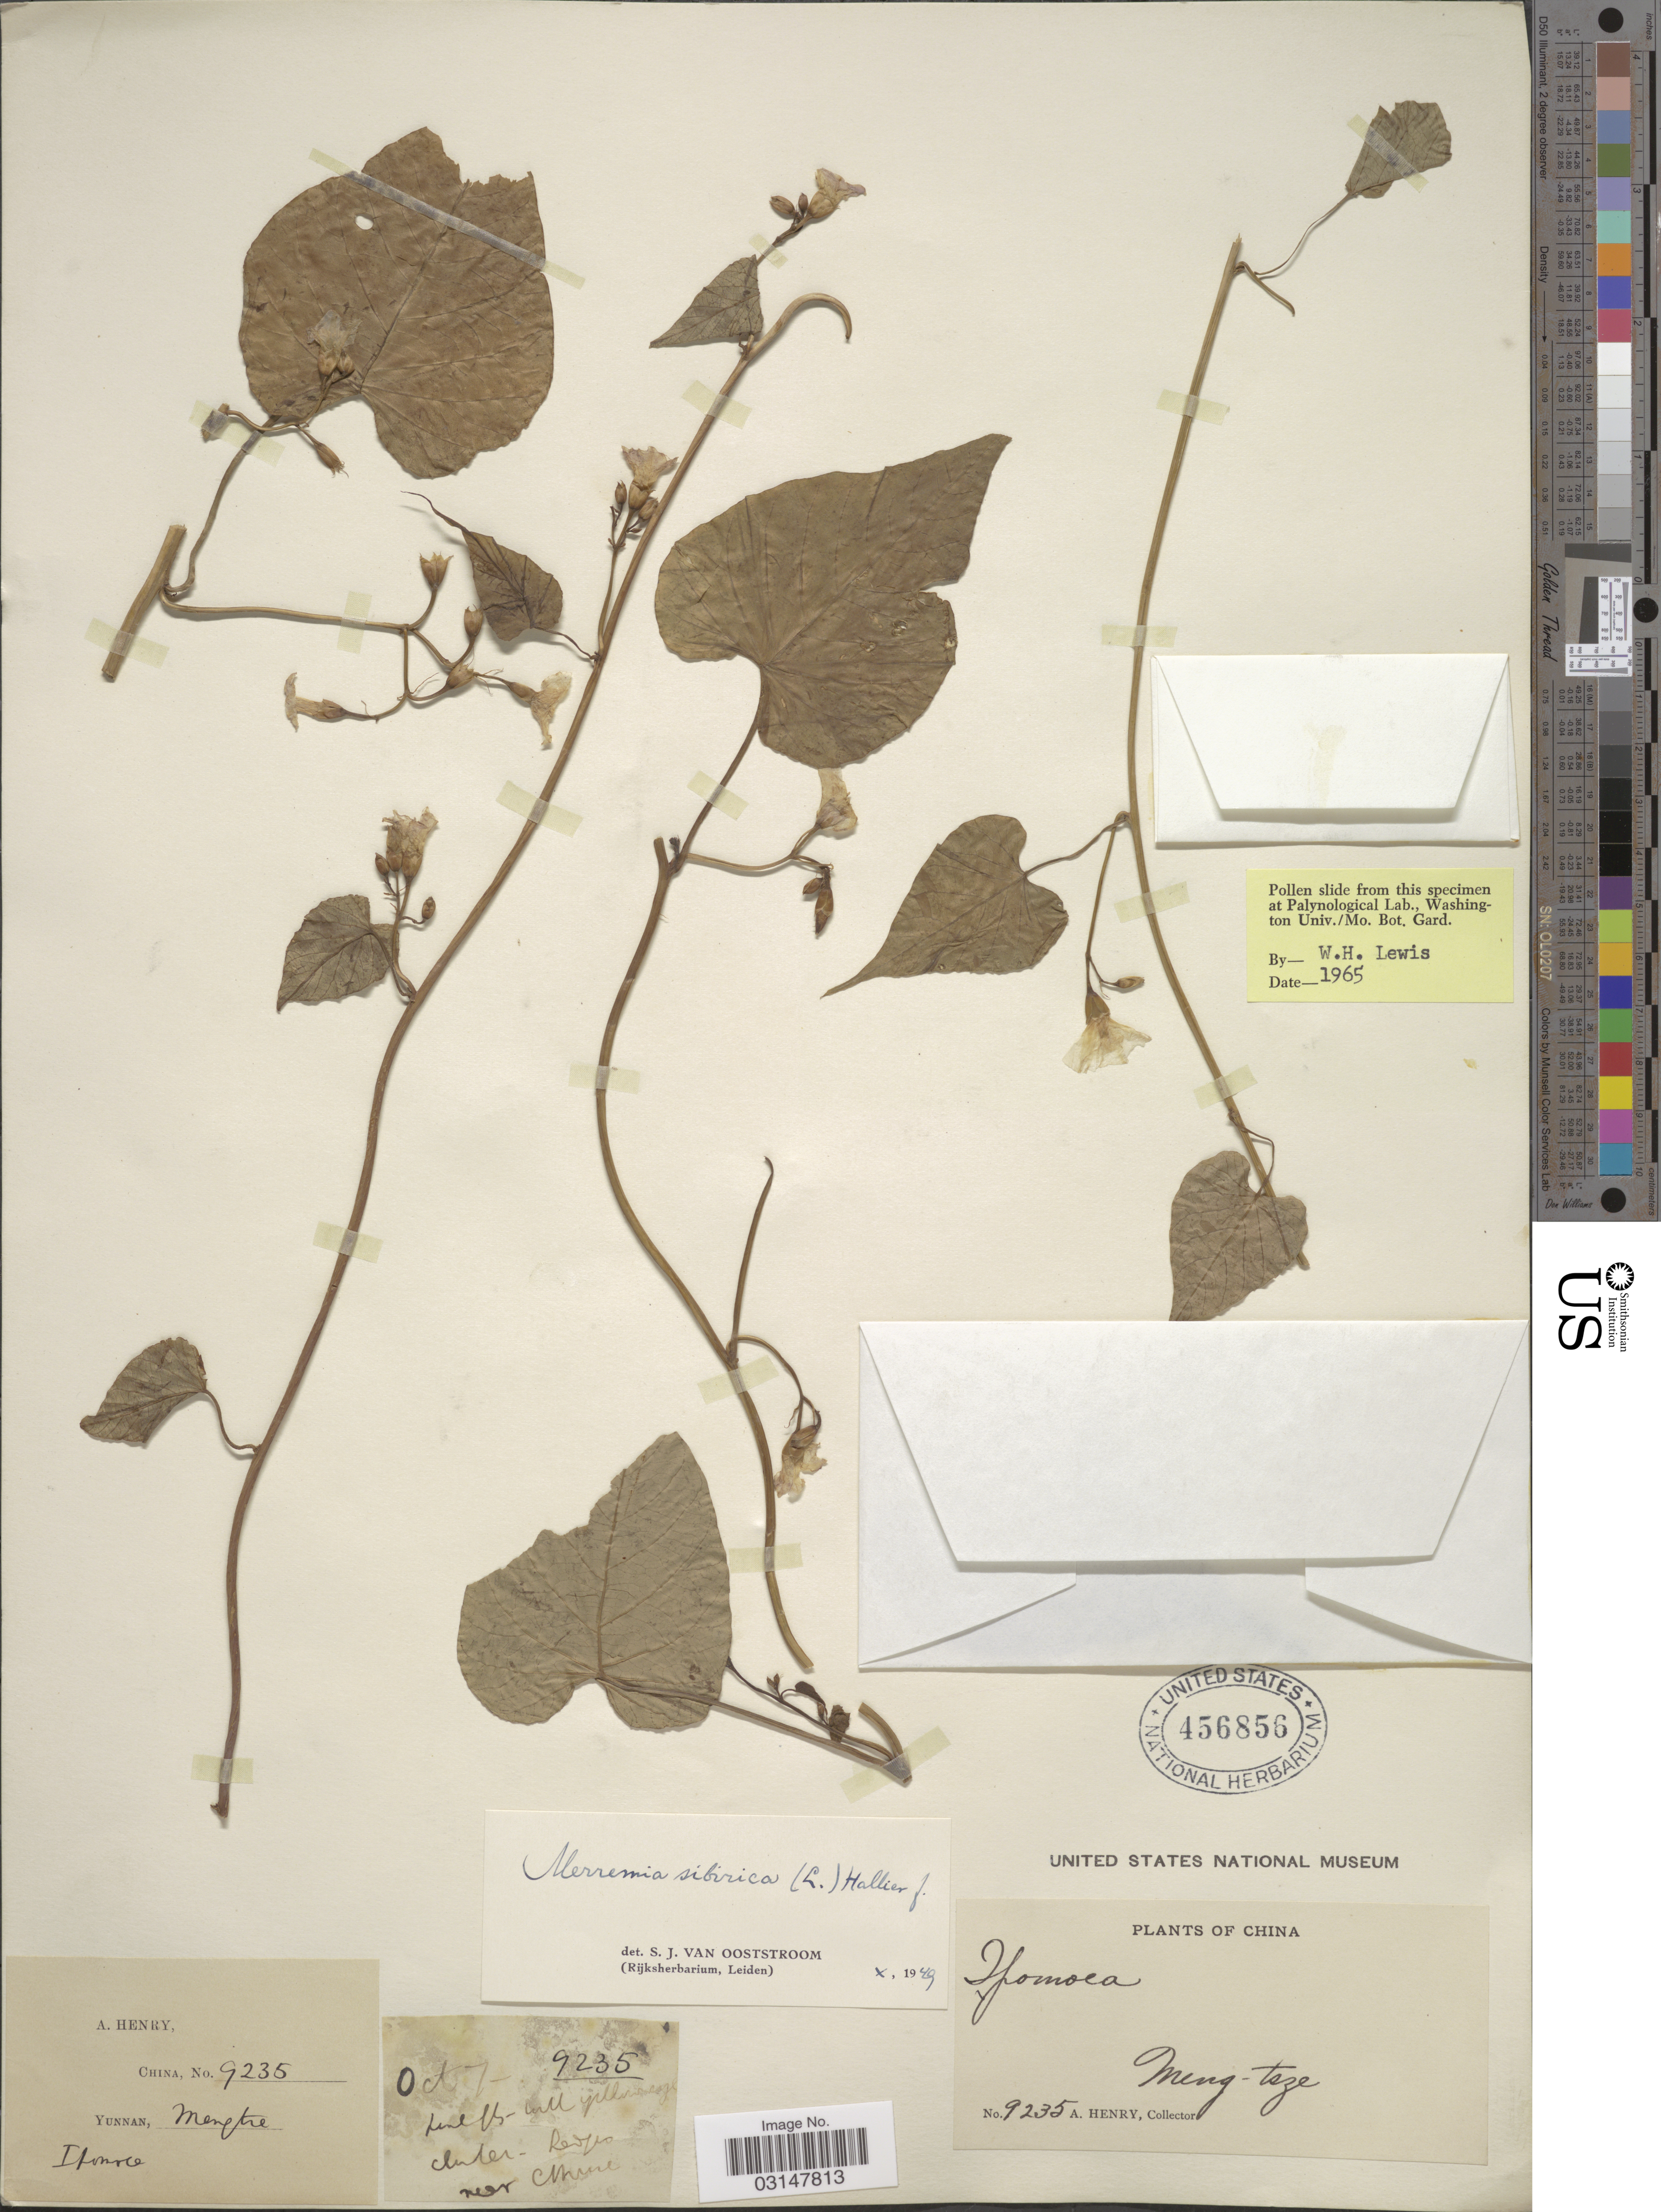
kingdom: Plantae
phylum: Tracheophyta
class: Magnoliopsida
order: Solanales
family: Convolvulaceae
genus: Merremia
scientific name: Merremia sibirica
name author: (L.) Hallier f.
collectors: A. Henry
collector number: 9235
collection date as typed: Transcribed d/m/y: /10/7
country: China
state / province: Yunnan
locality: Meng-tsze.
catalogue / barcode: US 456856